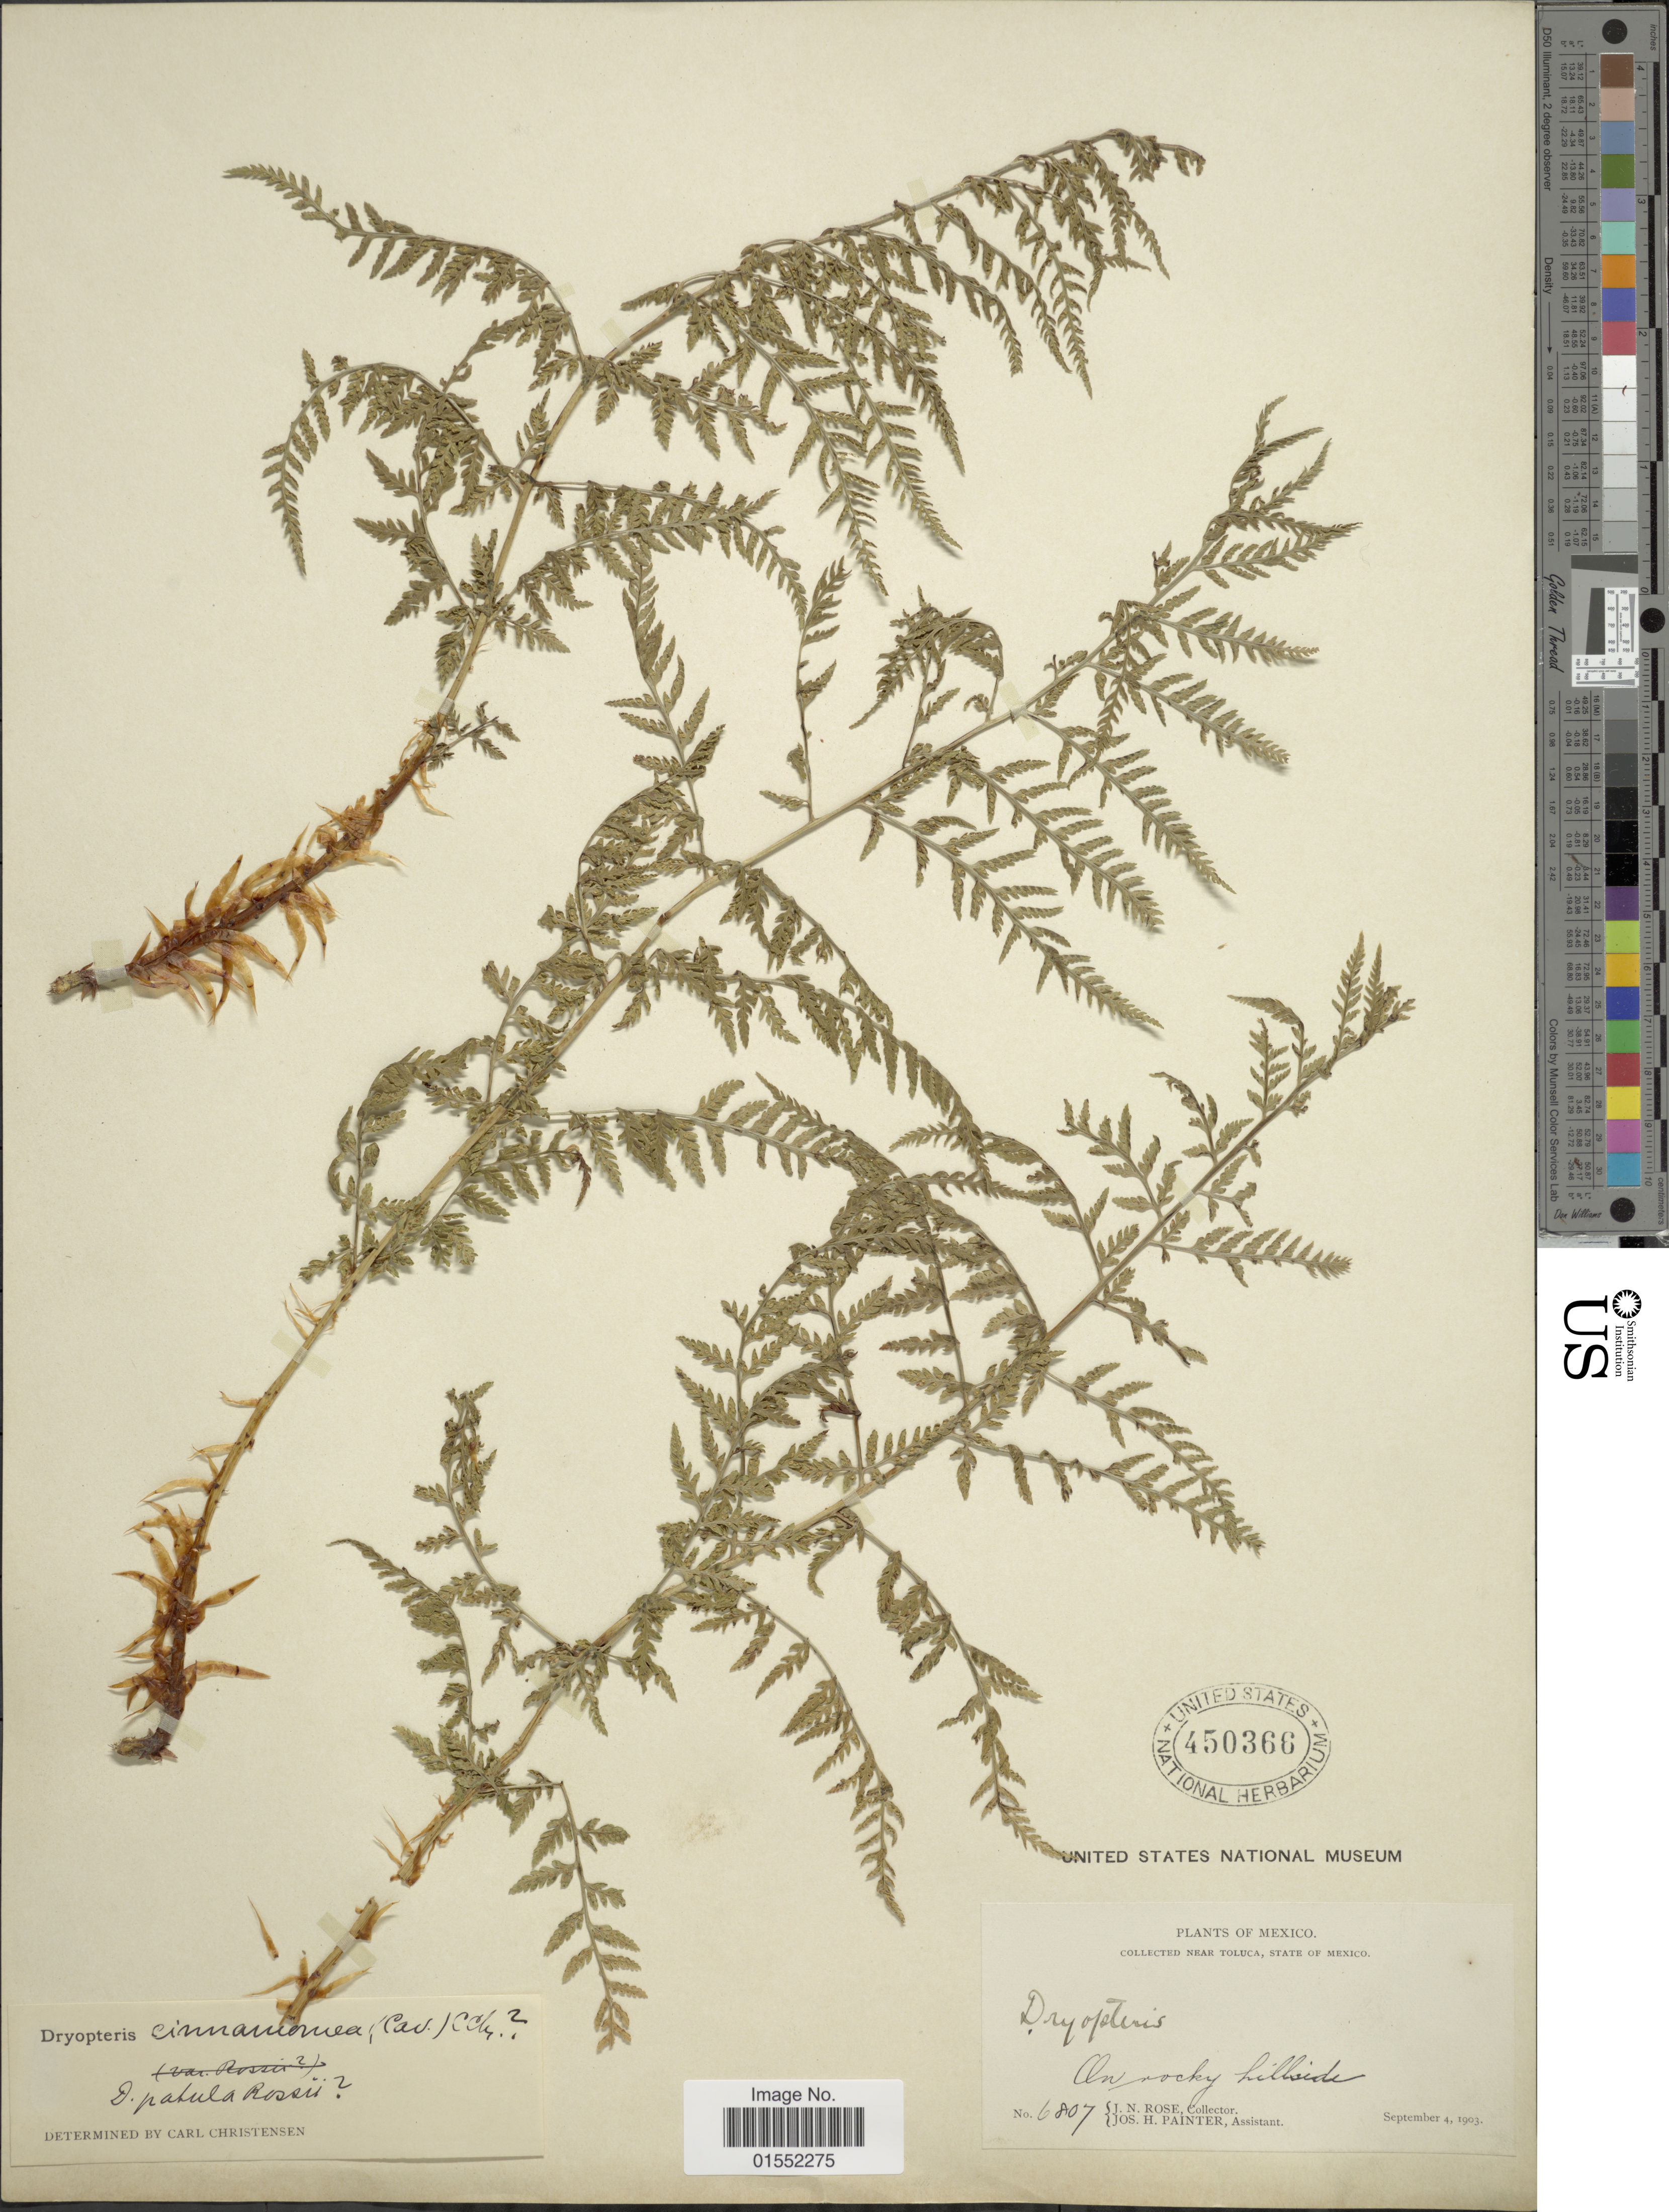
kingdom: Plantae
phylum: Tracheophyta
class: Polypodiopsida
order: Polypodiales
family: Dryopteridaceae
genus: Dryopteris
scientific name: Dryopteris cinnamomea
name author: (Cav.) C. Chr.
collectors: J. N. Rose & J. H. Painter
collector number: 6807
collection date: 1903-09-04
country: Mexico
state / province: México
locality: Near Toluca, on rocky hillside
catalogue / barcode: US 450366